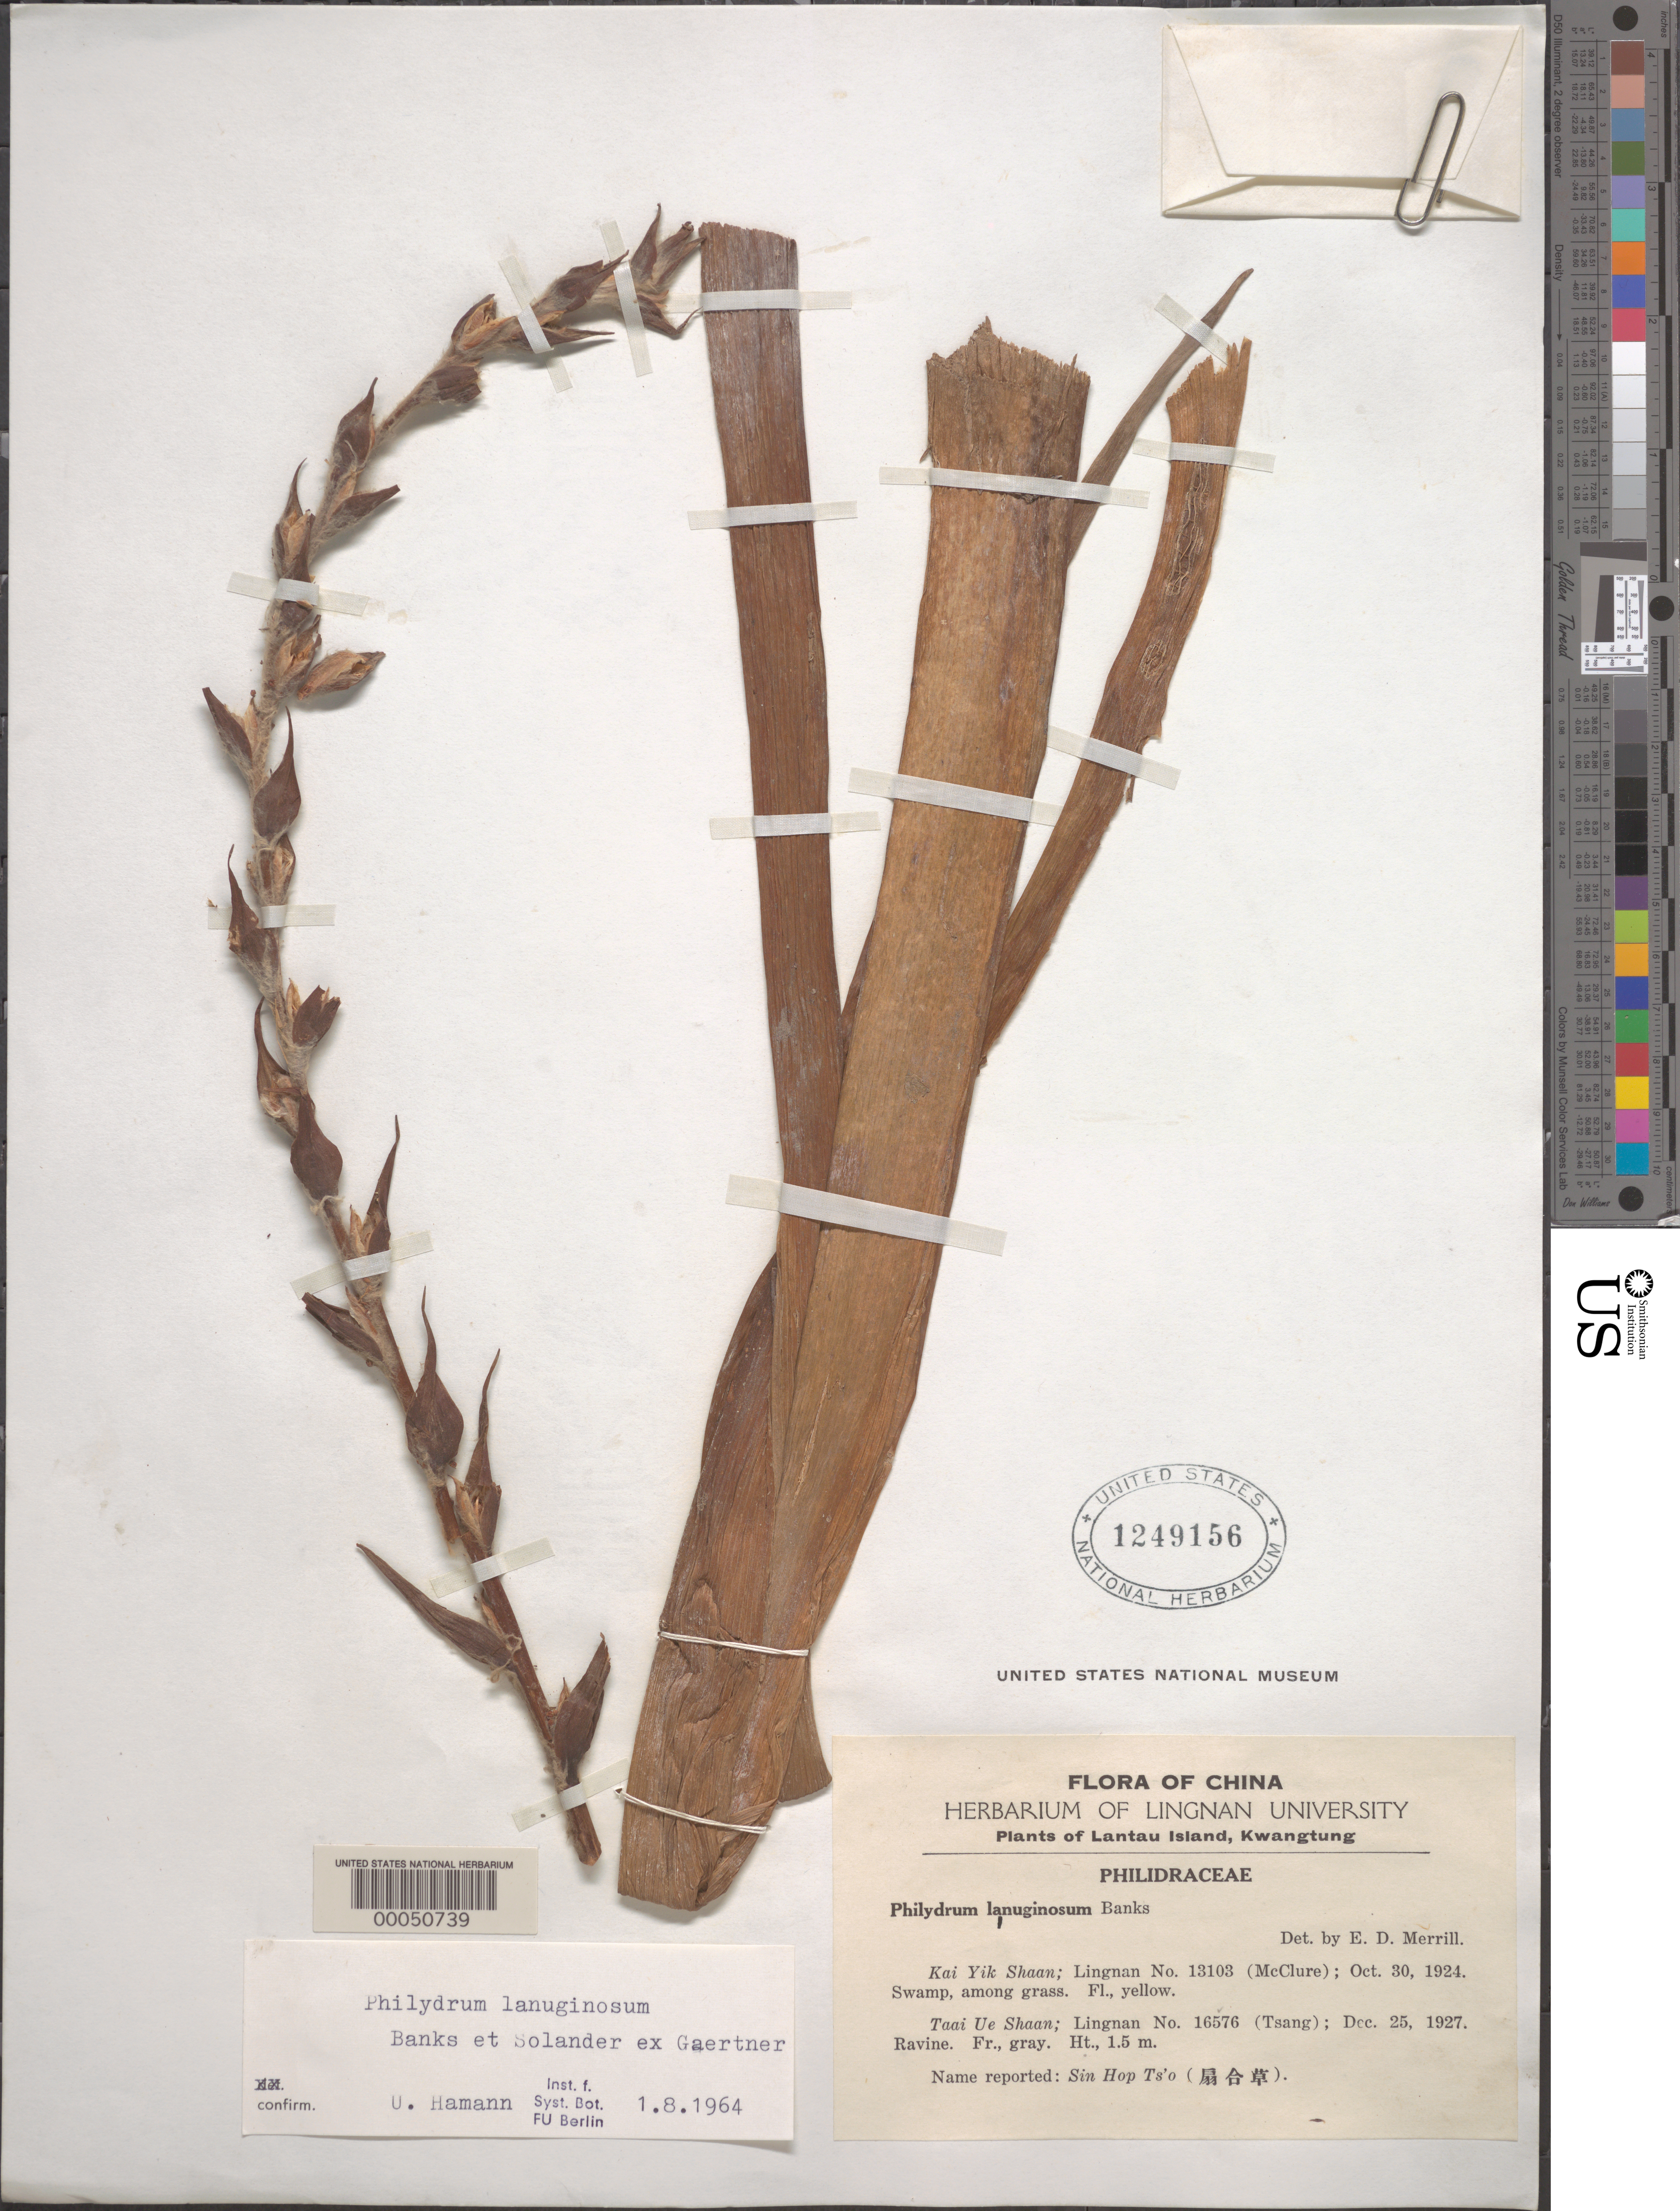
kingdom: Plantae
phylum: Tracheophyta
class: Liliopsida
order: Commelinales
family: Philydraceae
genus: Philydrum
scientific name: Philydrum lanuginosum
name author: Banks & Sol. ex Gaertn.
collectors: K. Shaan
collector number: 13103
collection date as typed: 30 Oct 1924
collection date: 1924-10-30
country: China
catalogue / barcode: US 1249156